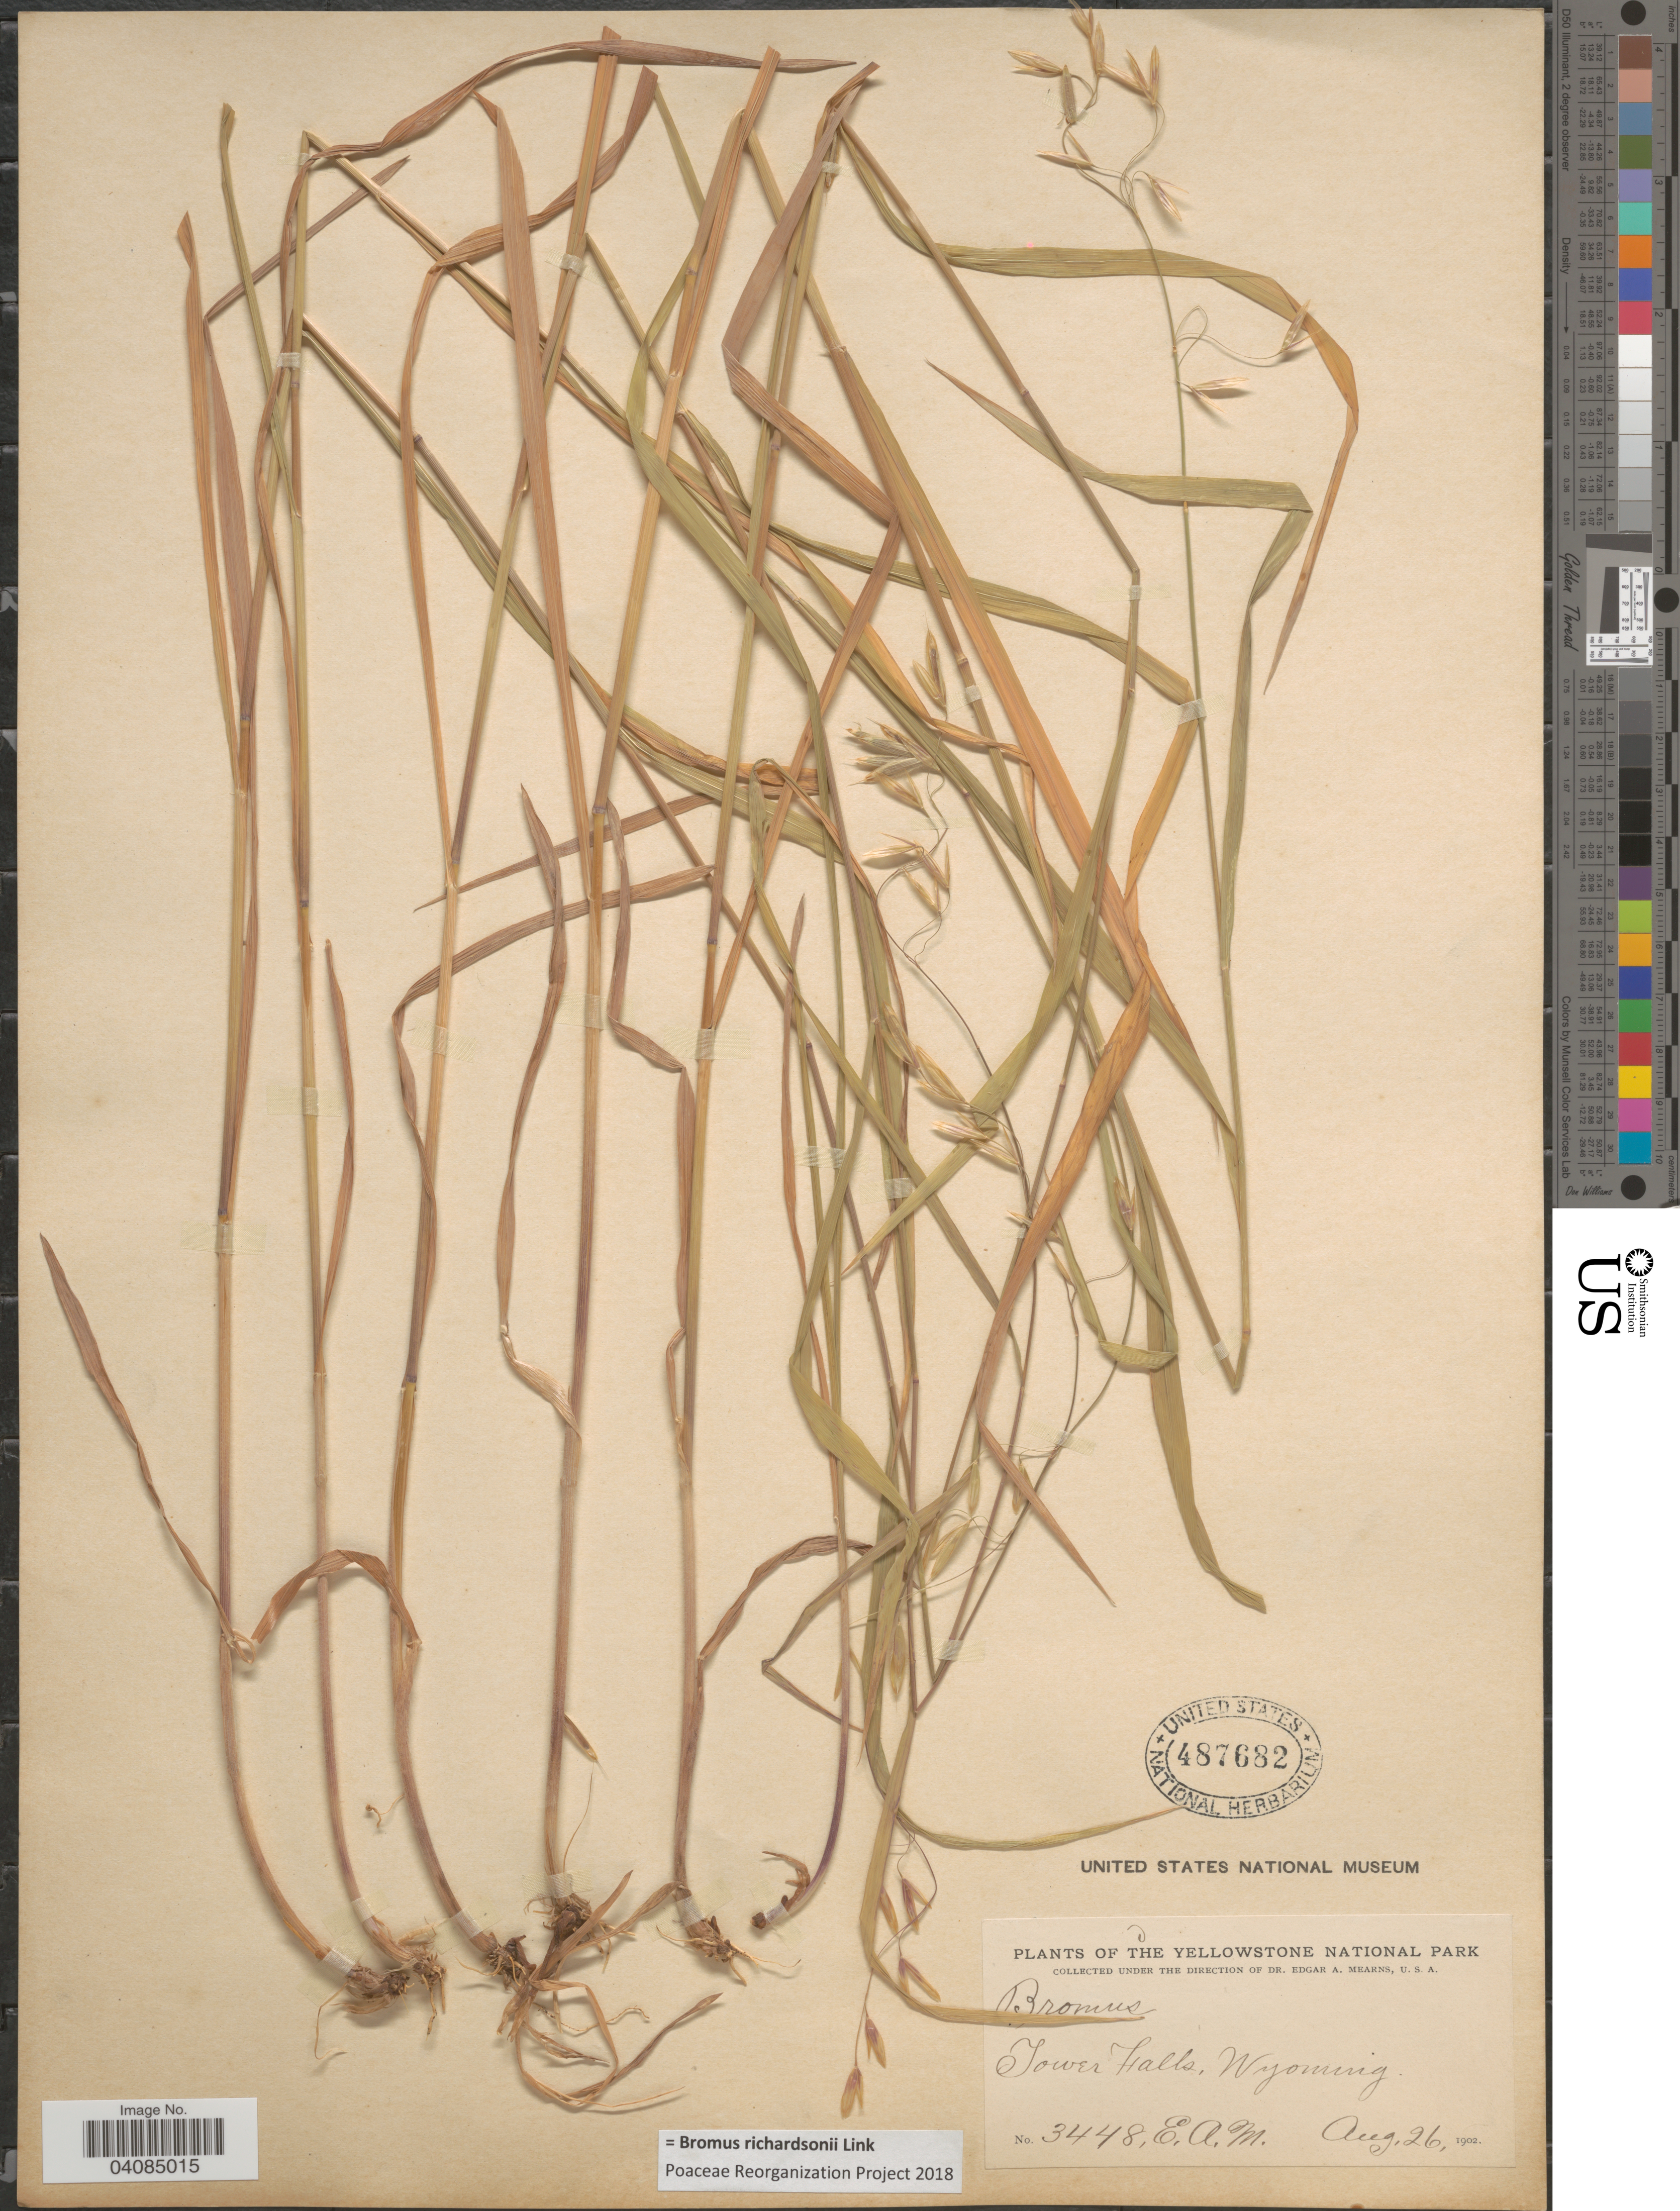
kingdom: Plantae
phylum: Tracheophyta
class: Liliopsida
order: Poales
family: Poaceae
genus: Bromus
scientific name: Bromus racemosus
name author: L.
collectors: E. A. Mearns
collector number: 3448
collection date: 1902-08-26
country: United States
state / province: Wyoming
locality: The Yellowstone National Park. Tower Falls.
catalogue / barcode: US 487682